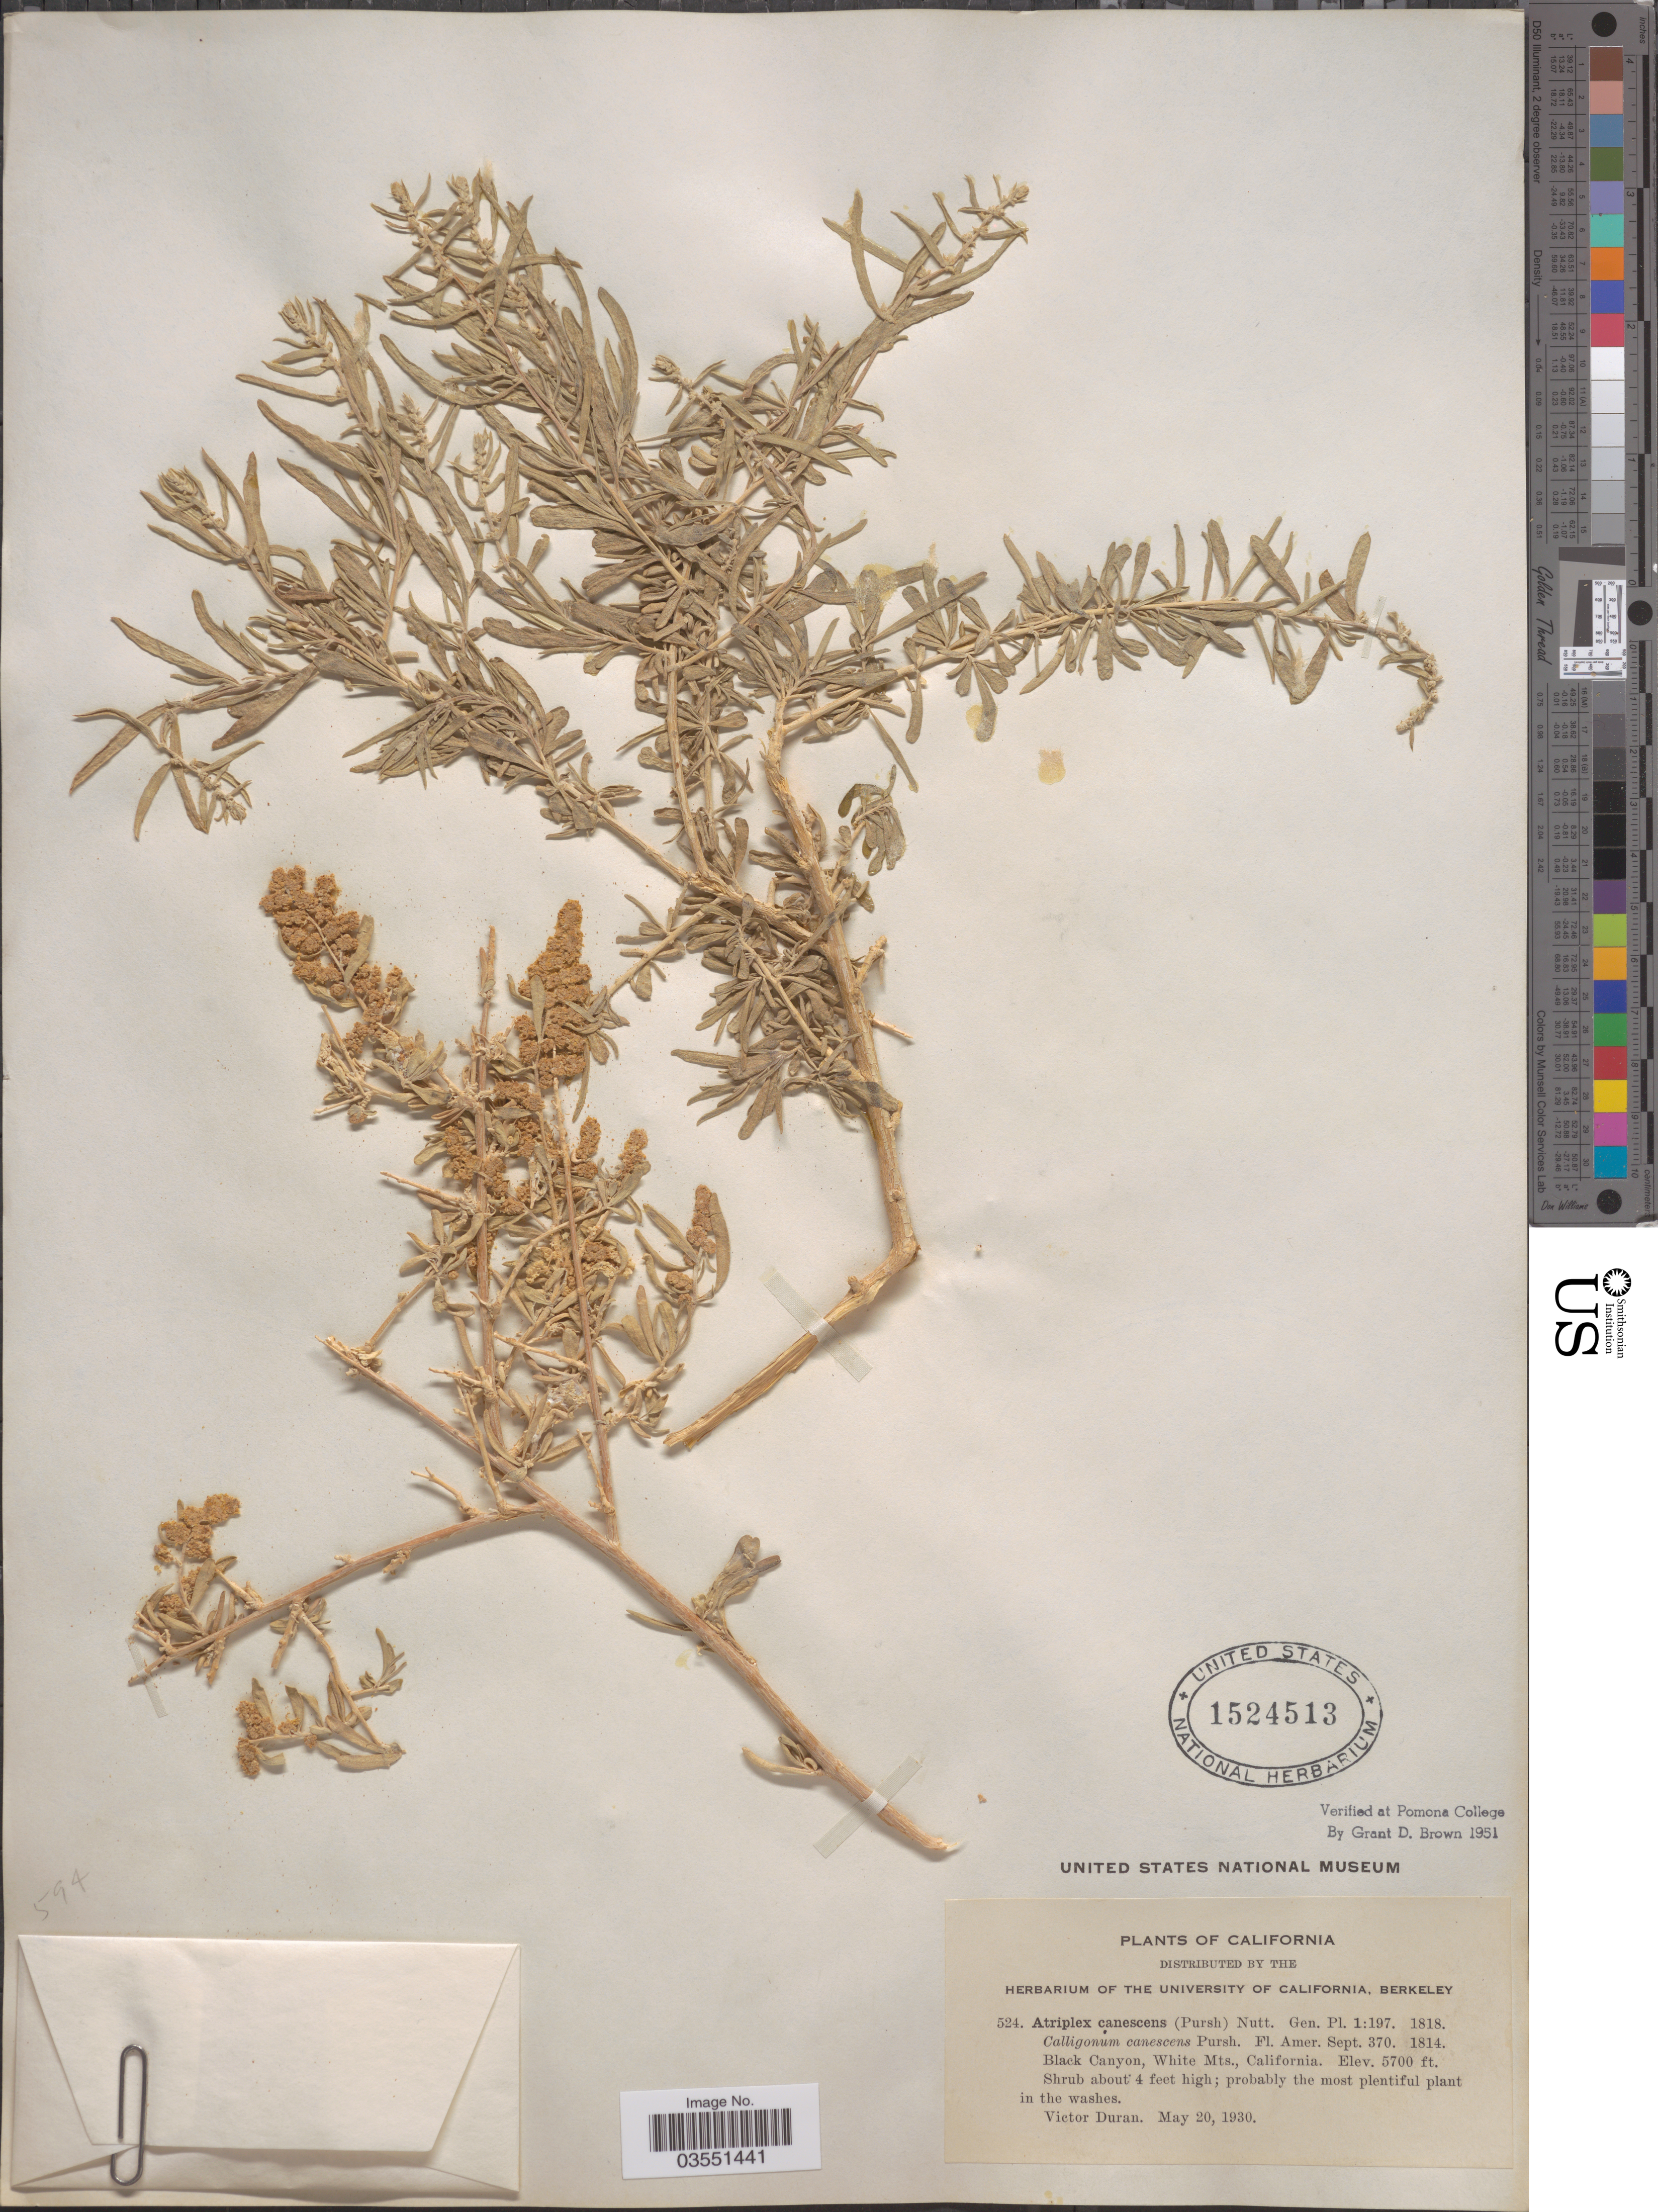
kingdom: Plantae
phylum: Tracheophyta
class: Magnoliopsida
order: Caryophyllales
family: Amaranthaceae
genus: Atriplex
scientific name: Atriplex canescens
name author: (Pursh) Nutt.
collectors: V. Duran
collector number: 524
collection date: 1930-05-20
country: United States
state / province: California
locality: Black Canyon, White Mts.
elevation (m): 1737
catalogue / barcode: US 1524513